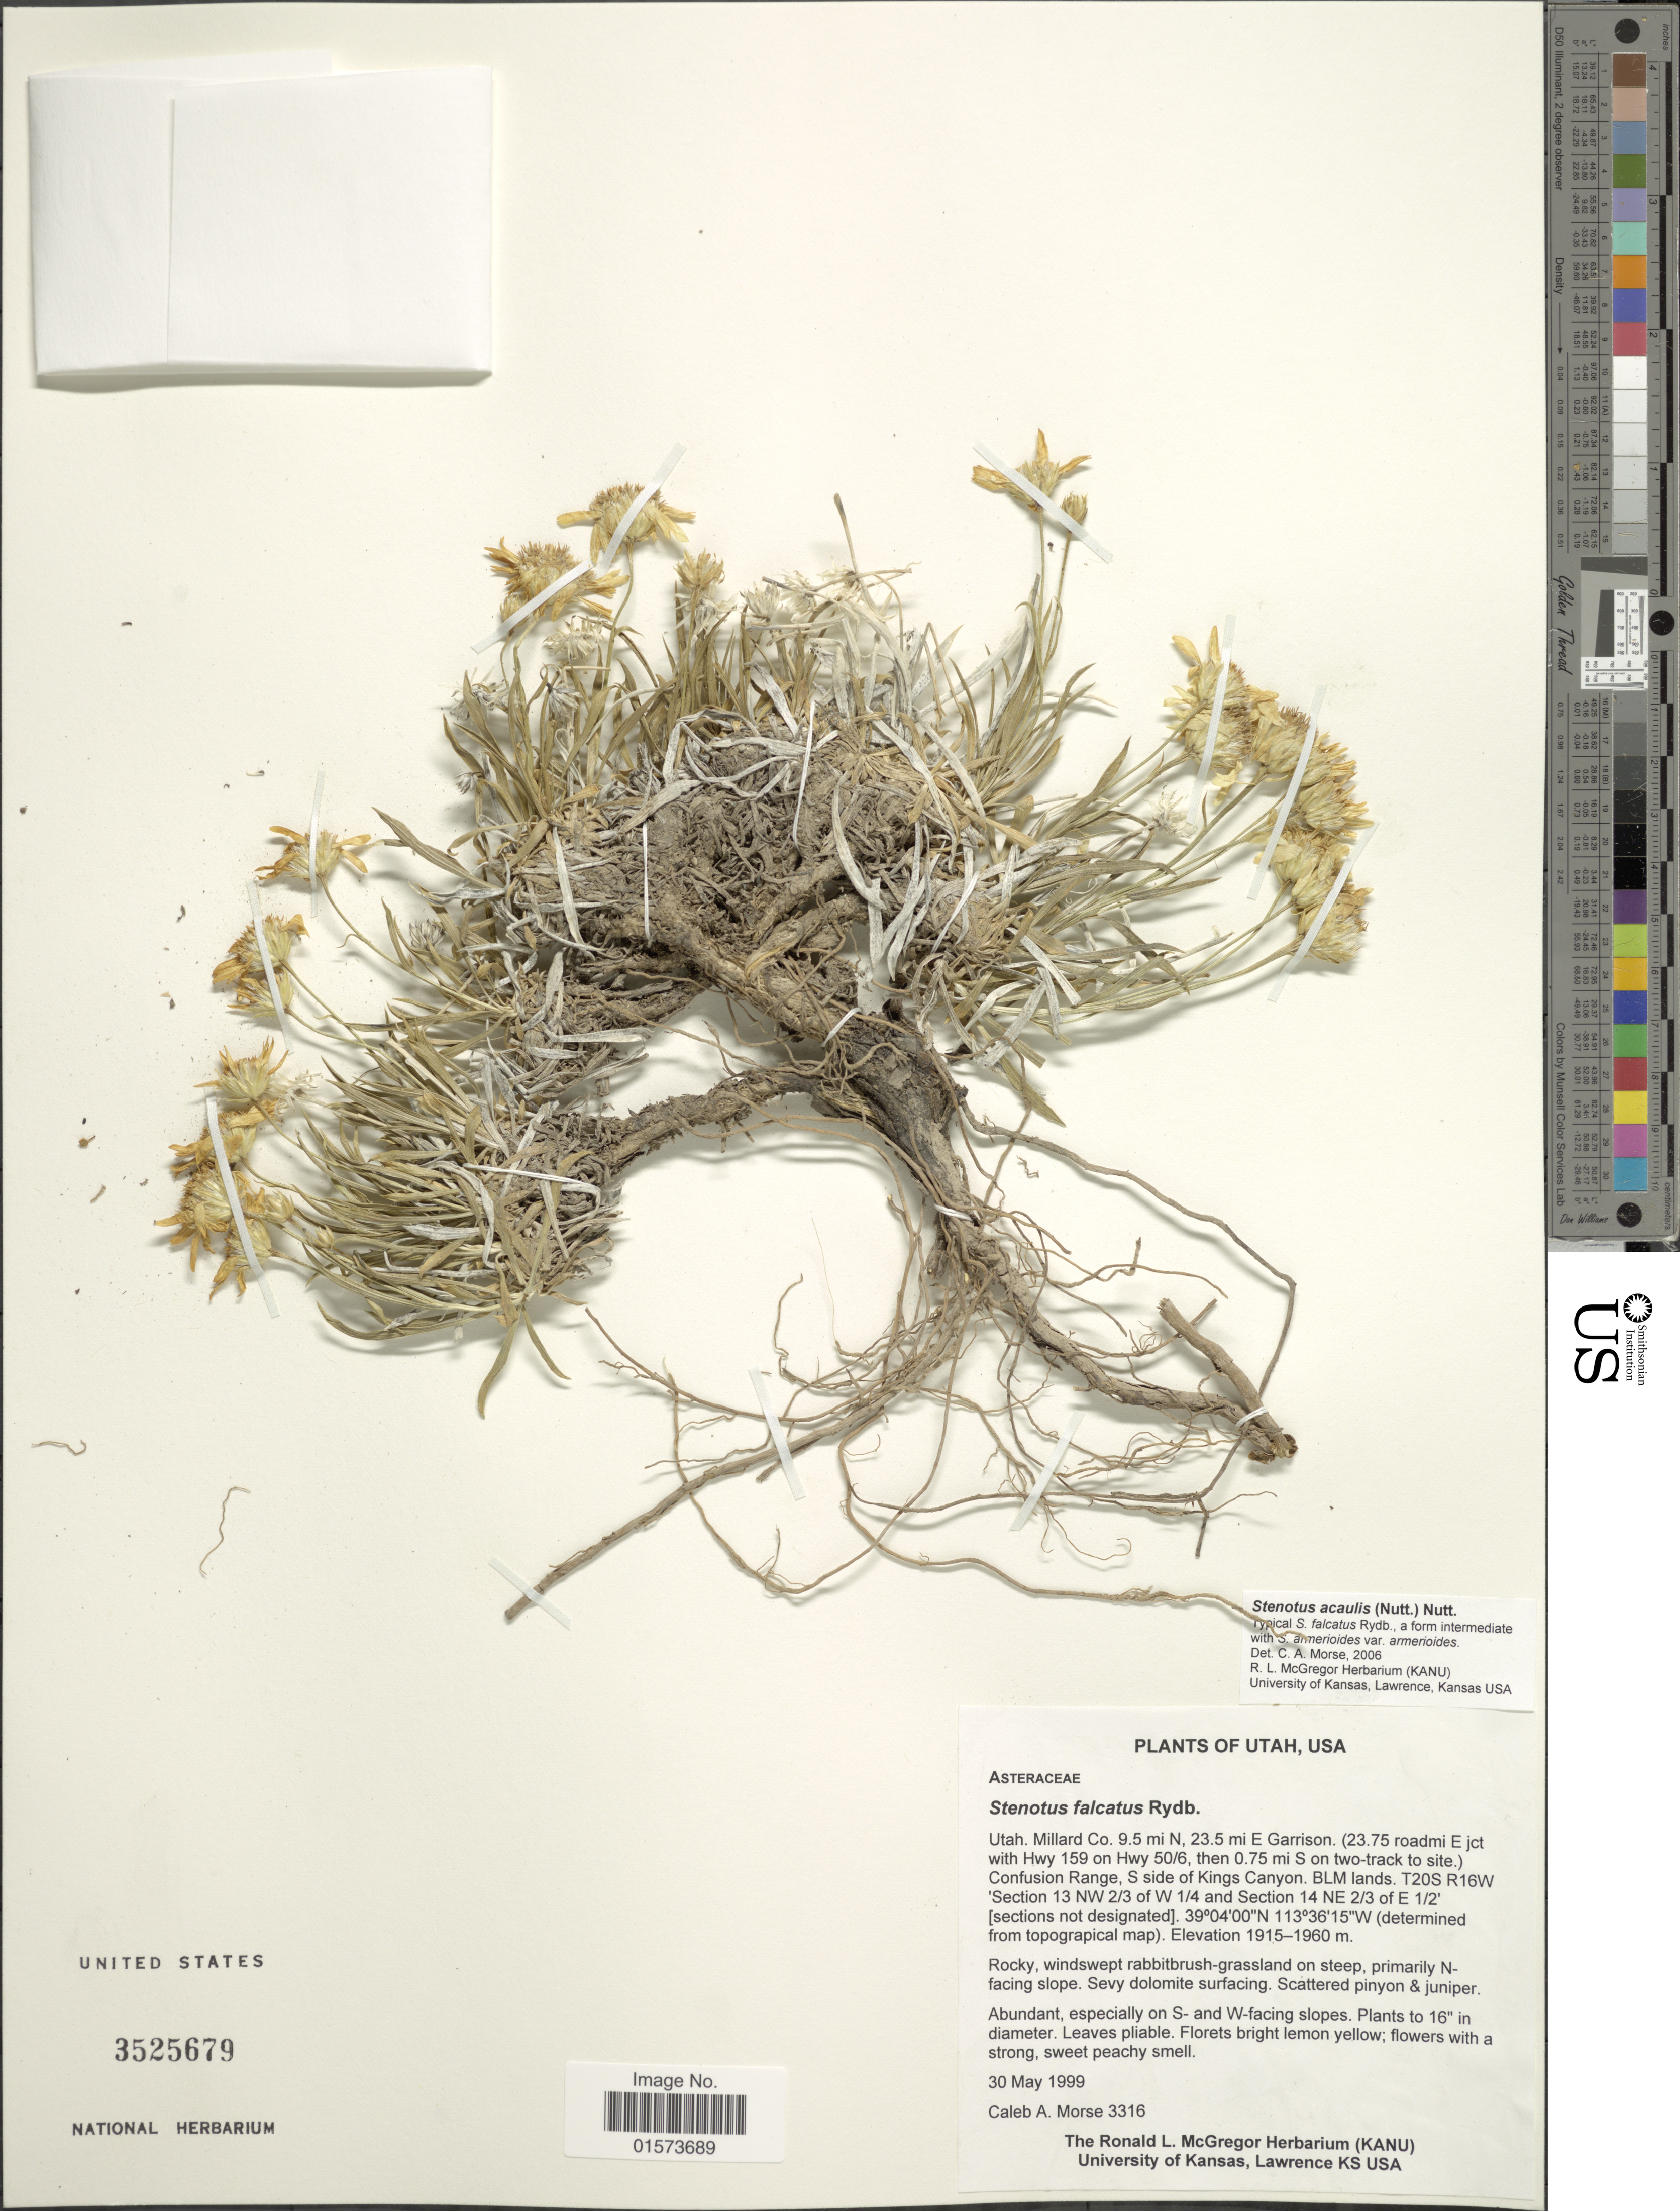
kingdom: Plantae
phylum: Tracheophyta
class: Magnoliopsida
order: Asterales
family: Asteraceae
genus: Stenotus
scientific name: Stenotus acaulis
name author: (Nutt.) Nutt.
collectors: C. Morse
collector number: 3316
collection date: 1999-05-30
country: United States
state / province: Utah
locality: Millard Co., 9.5 mi N, 23.5 mi E Garrison (23.75 roadmi E jct with Hwy 159 on Hwy 50/6, then 0.75 mi S on tow-track to site), Confusion Range, S side of Kings canyon, BLM lands, T20S R16W 'Section 13 NW 2/3 of W 1/4 and Section 14 NE 2/3 of E 1/2', rocky, windswept rabbitbrush-grassland on steep, primarily N-facing slope, abundant, especially on S- and W-facing slopes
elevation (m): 1915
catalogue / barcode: US 3525679